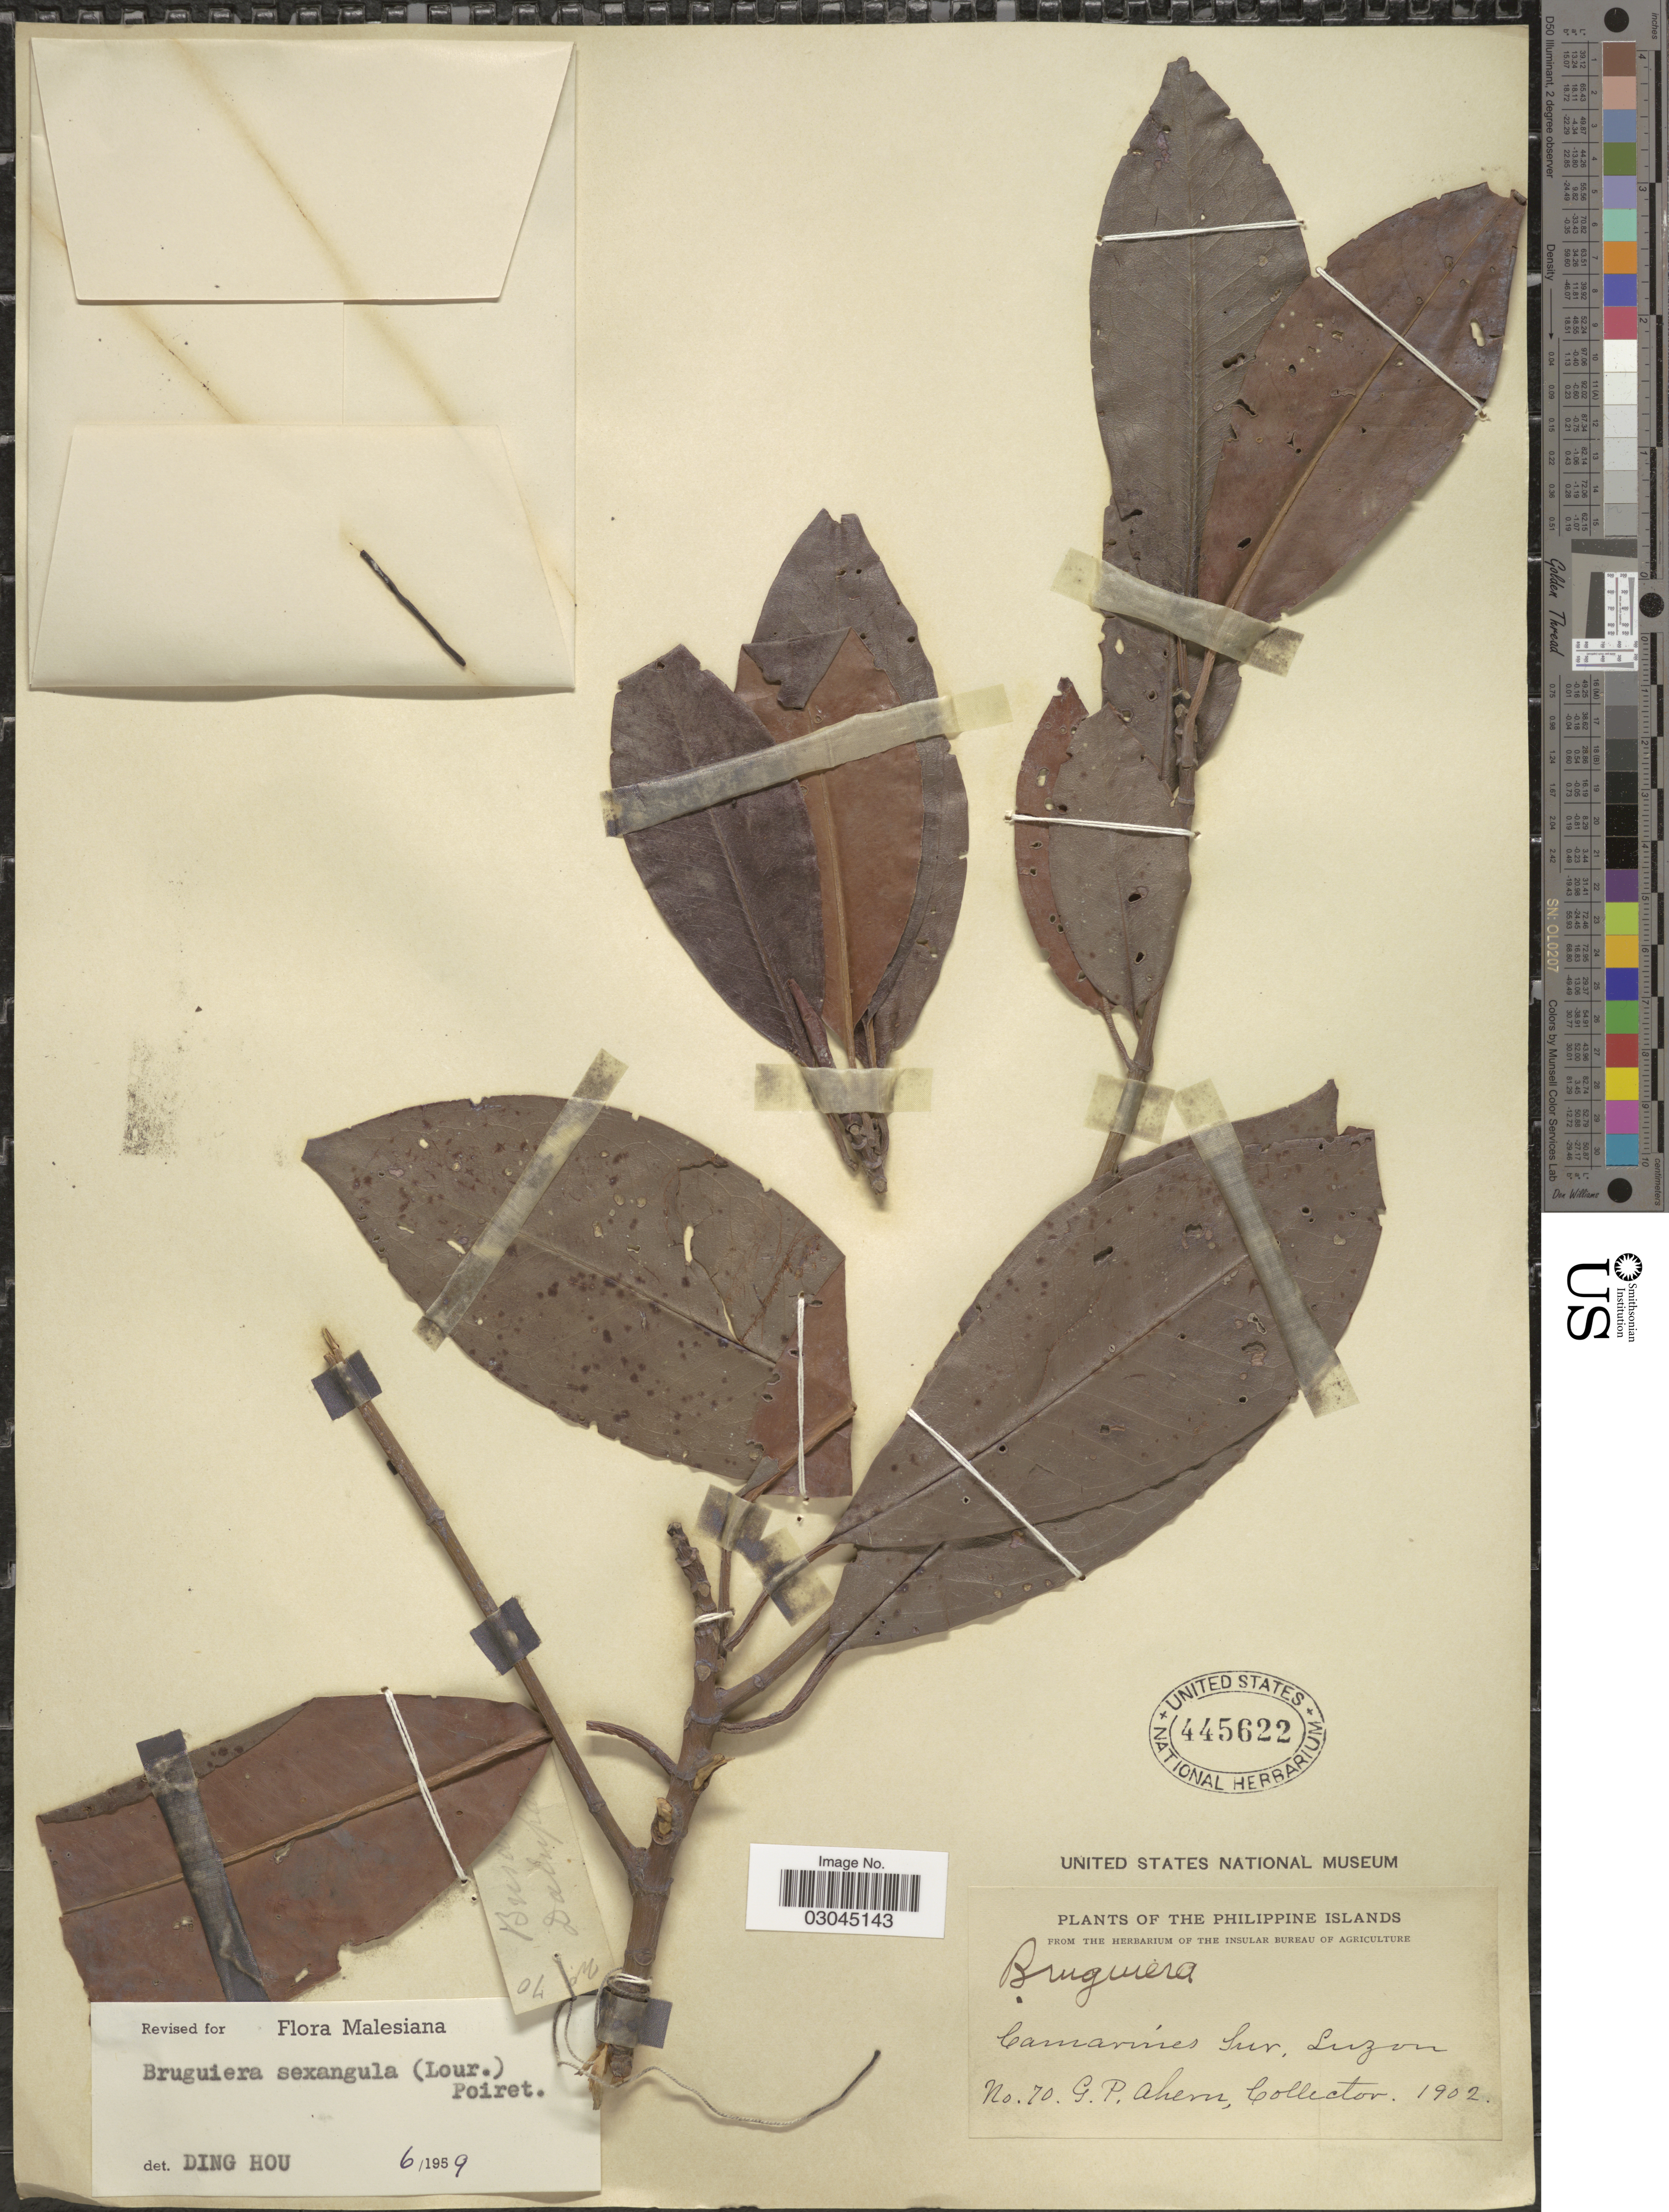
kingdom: Plantae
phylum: Tracheophyta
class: Magnoliopsida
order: Malpighiales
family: Rhizophoraceae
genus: Bruguiera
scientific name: Bruguiera sexangula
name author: (Lour.) Poir.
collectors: G. Ahern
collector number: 70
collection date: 1902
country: Philippines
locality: Camarines Sur, Luzon.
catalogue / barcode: US 445622